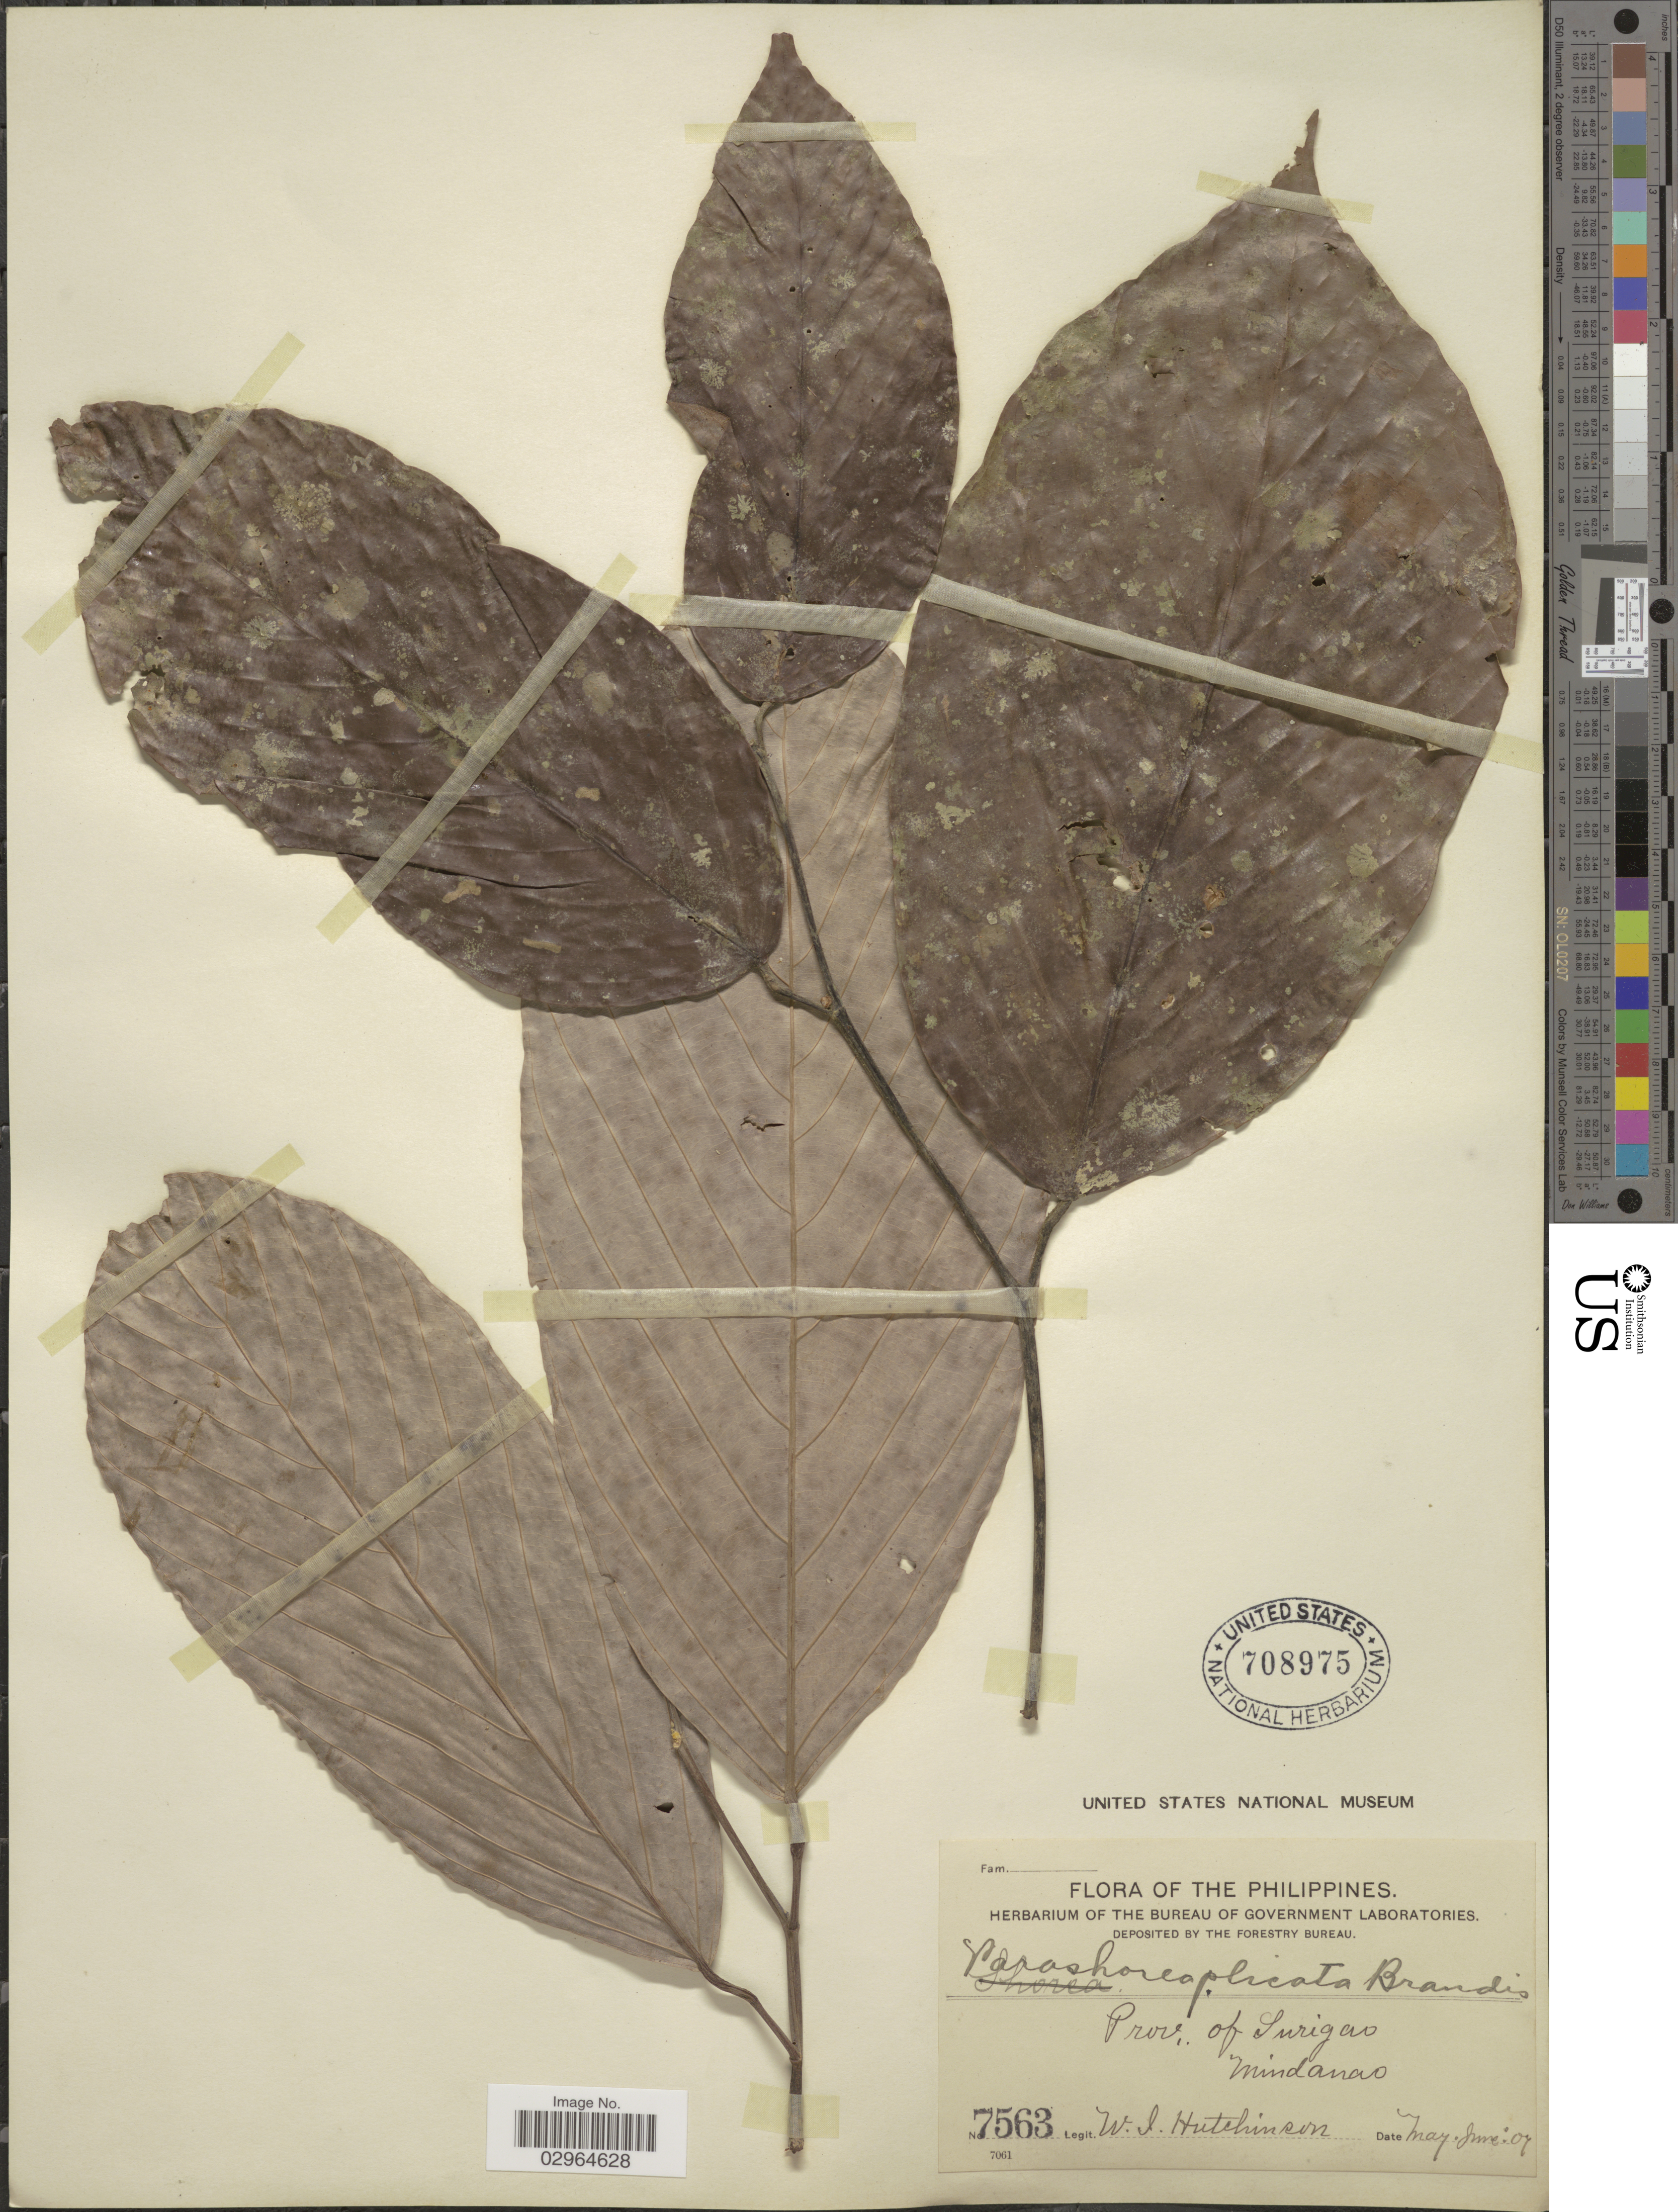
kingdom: Plantae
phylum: Tracheophyta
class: Magnoliopsida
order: Malvales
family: Dipterocarpaceae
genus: Parashorea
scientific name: Parashorea malaanonan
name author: (Blanco) Merr.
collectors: W. I. Hutchinson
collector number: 7563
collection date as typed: Transcribed d/m/y: /5/7 to /6/7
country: Philippines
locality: Prov. of Surigao. Mindanao.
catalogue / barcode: US 708975